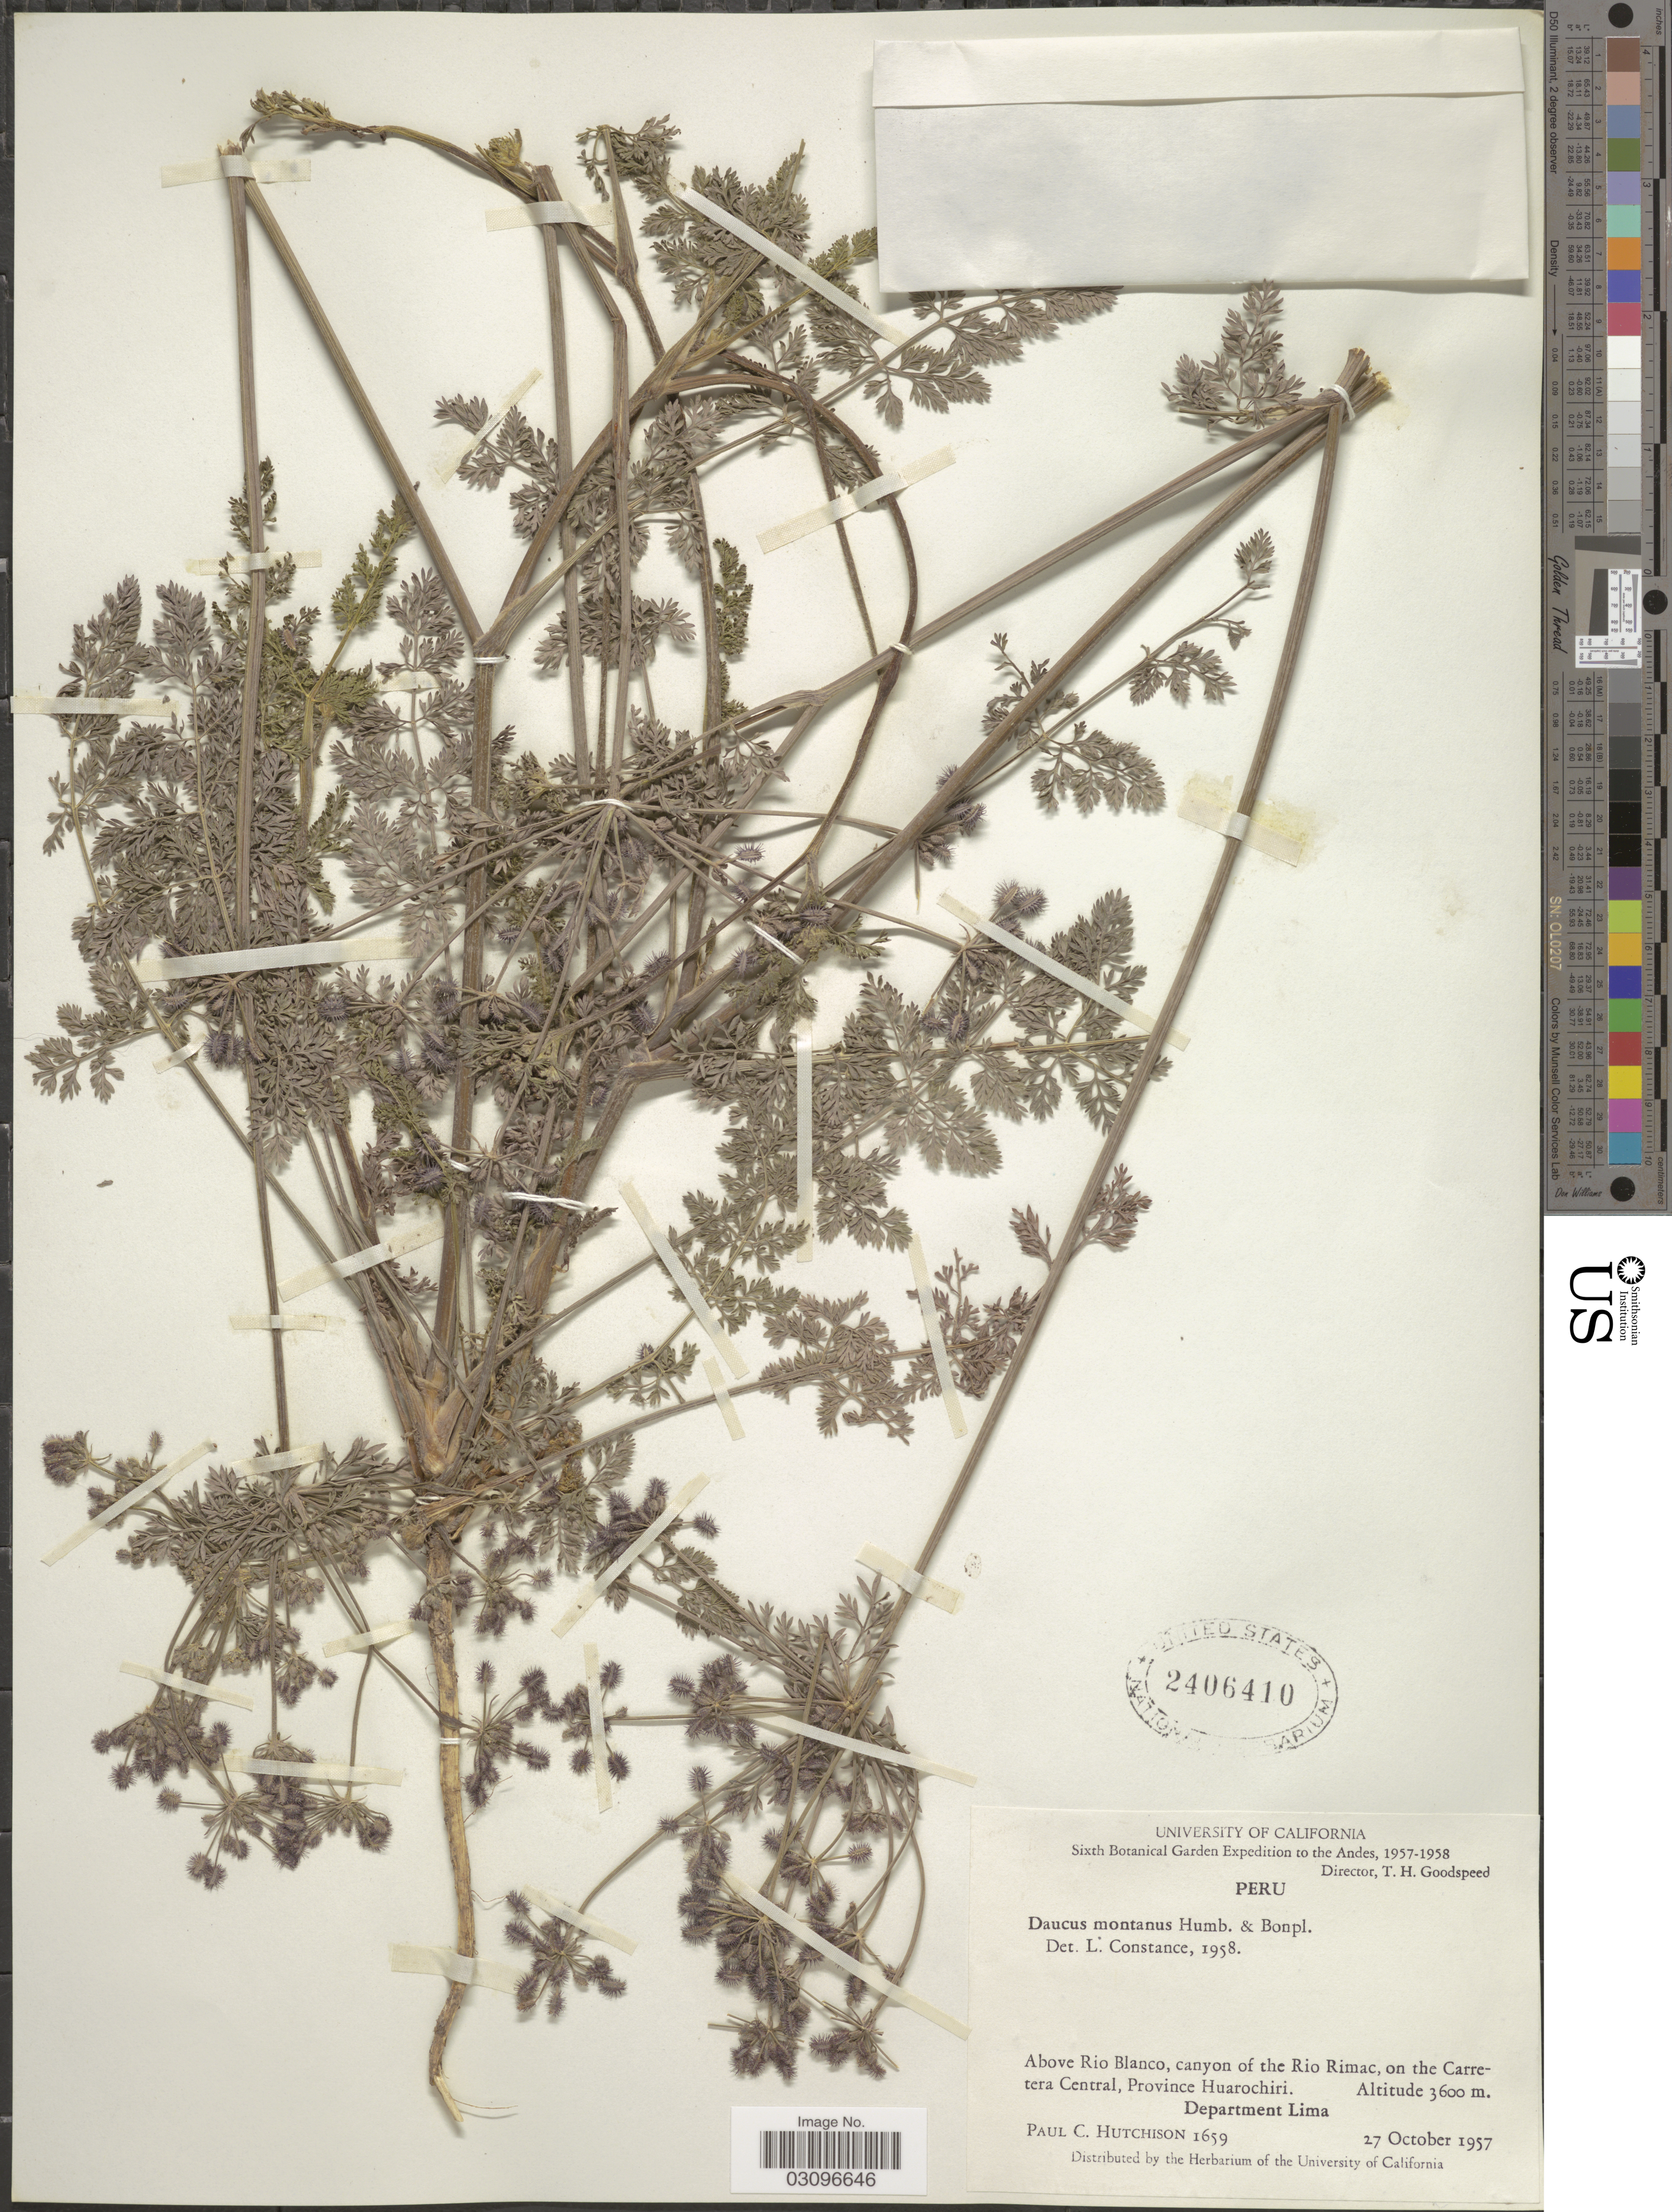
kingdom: Plantae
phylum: Tracheophyta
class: Magnoliopsida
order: Apiales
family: Apiaceae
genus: Daucus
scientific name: Daucus montanus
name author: Humb. & Bonpl. ex Spreng.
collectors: P. C. Hutchison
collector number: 1659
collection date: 1957-10-27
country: Peru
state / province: Lima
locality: Above Rio Blanco, canyon of the Rio Rimac, on the Carretera Central, Province Huarochiri. Department Lima.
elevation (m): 3600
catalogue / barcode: US 2406410